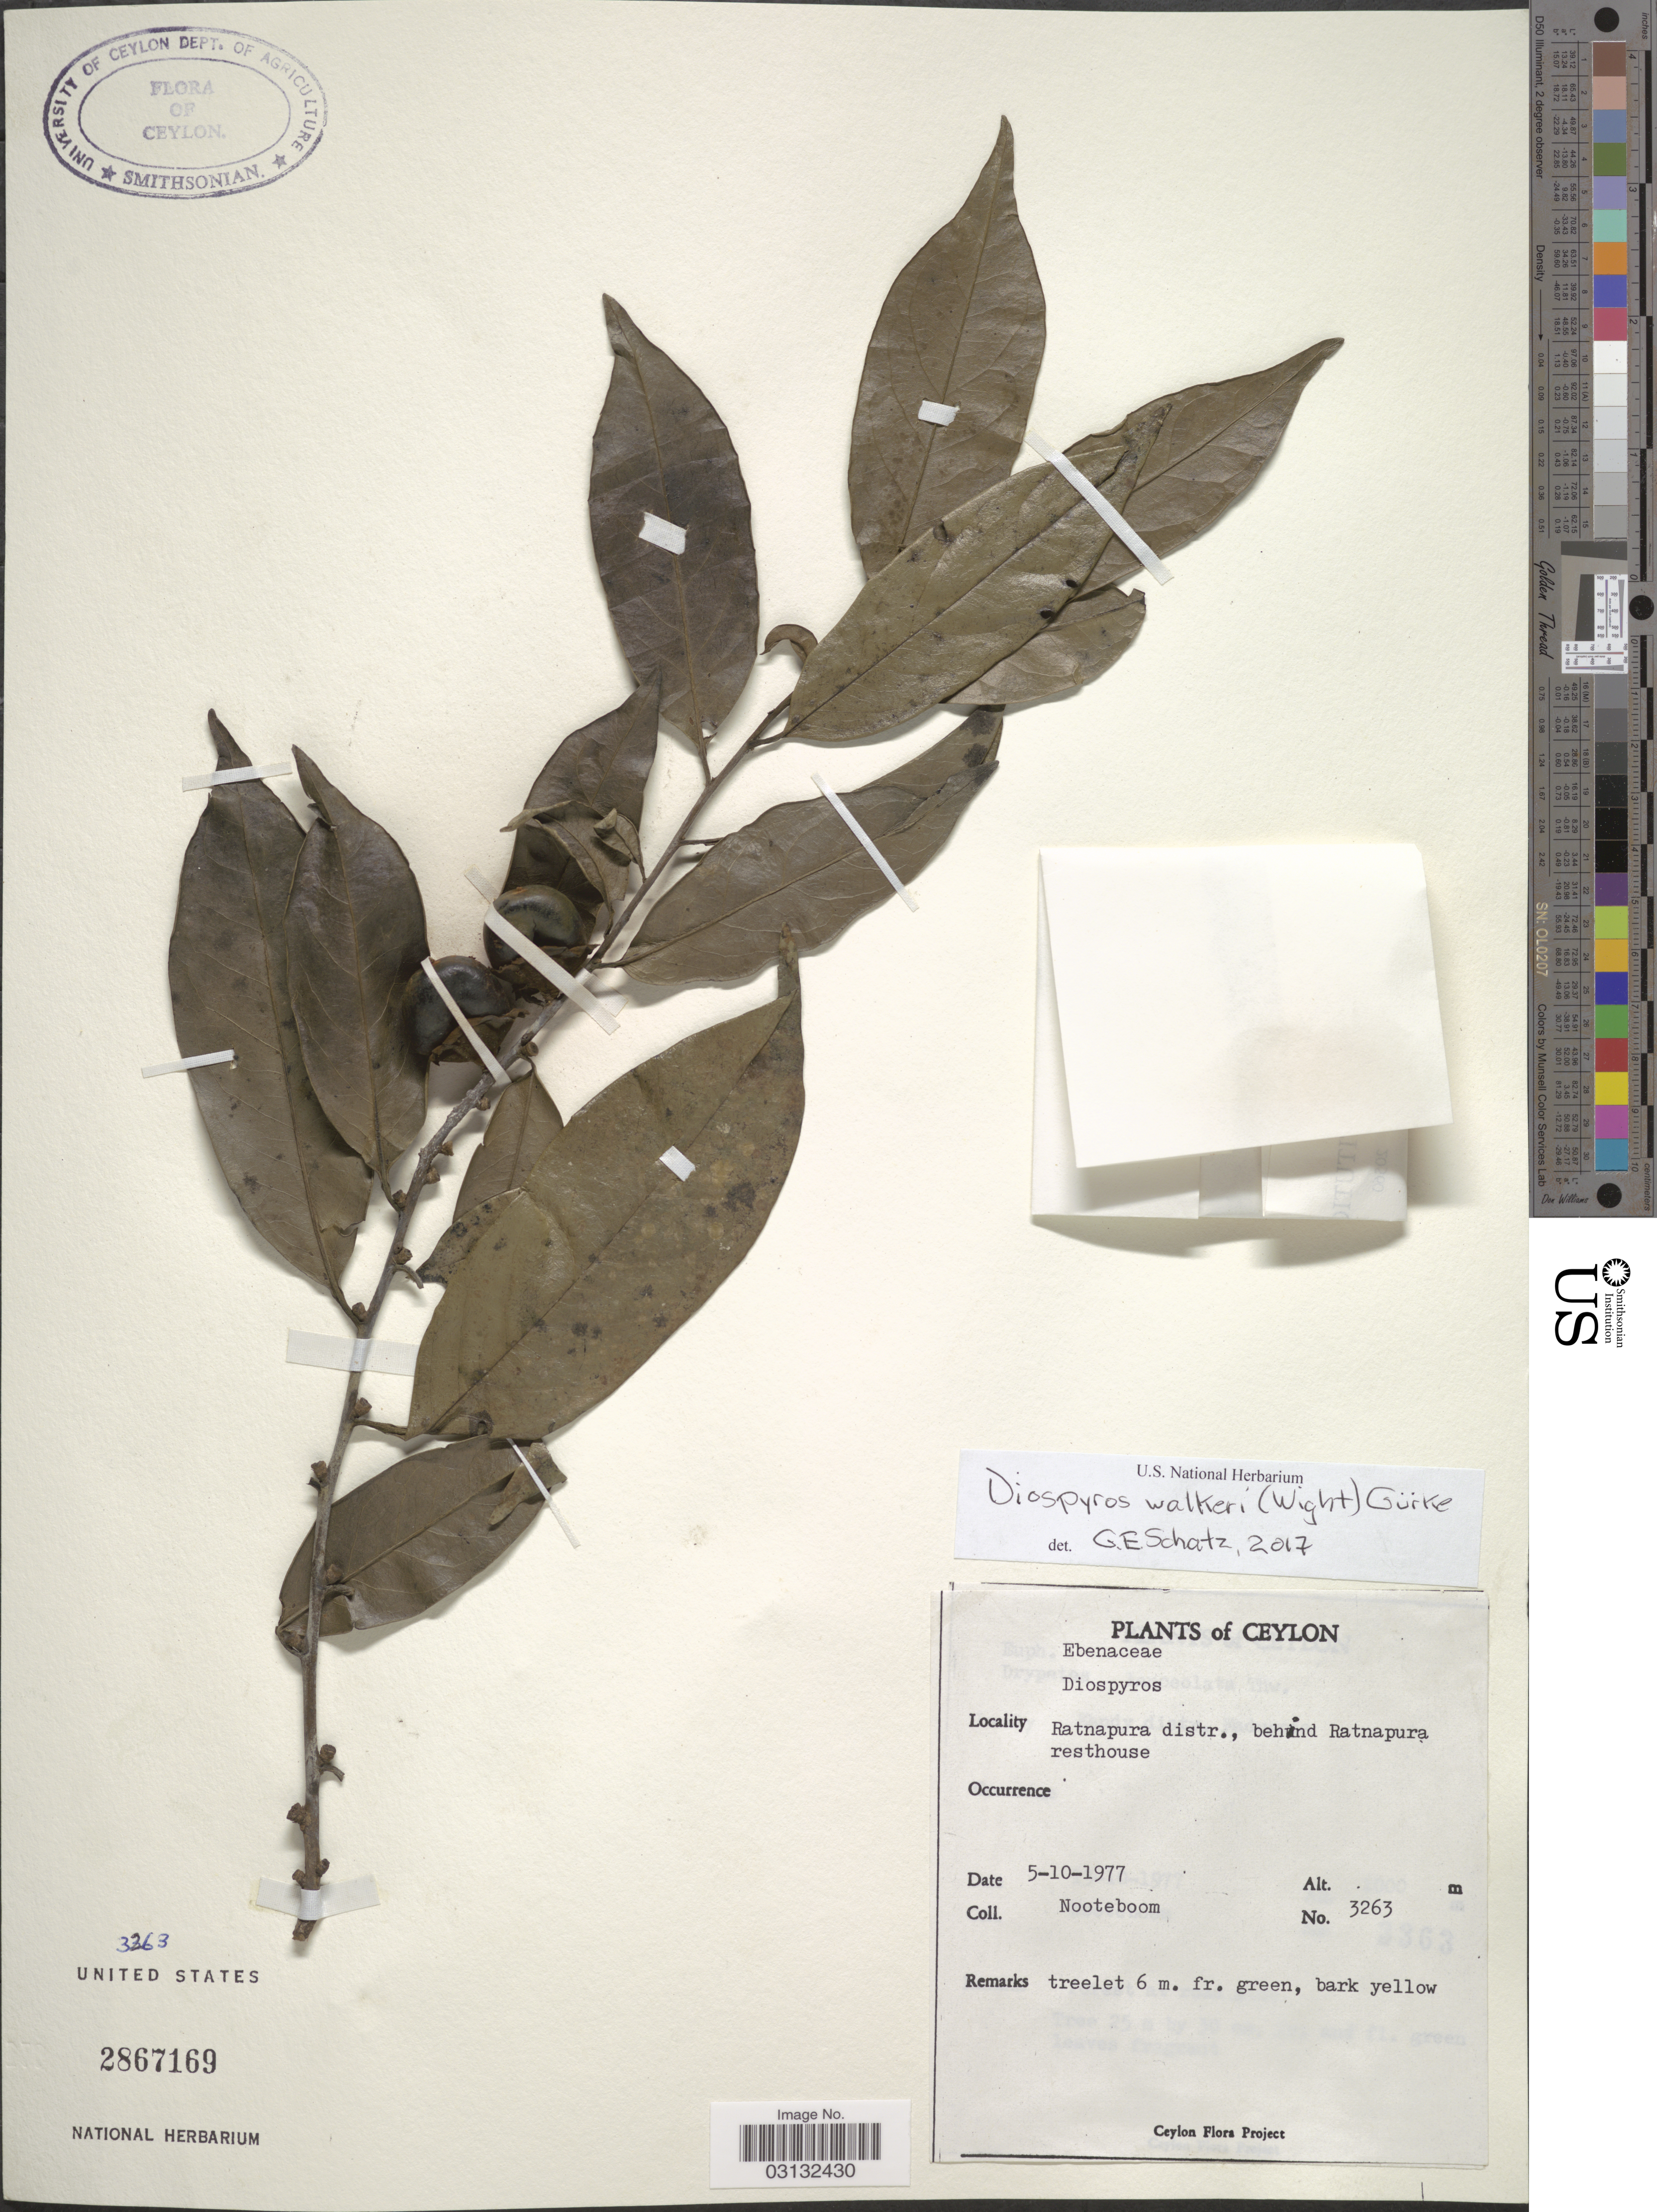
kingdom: Plantae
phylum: Tracheophyta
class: Magnoliopsida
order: Ericales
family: Ebenaceae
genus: Diospyros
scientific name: Diospyros walkeri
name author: (Wight) Gürke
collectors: Nooteboom, --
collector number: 3263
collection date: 1977-10-05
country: Sri Lanka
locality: Ceylon. Ratnapura distr., behind Ratnapura resthouse.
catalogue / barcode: US 2867169